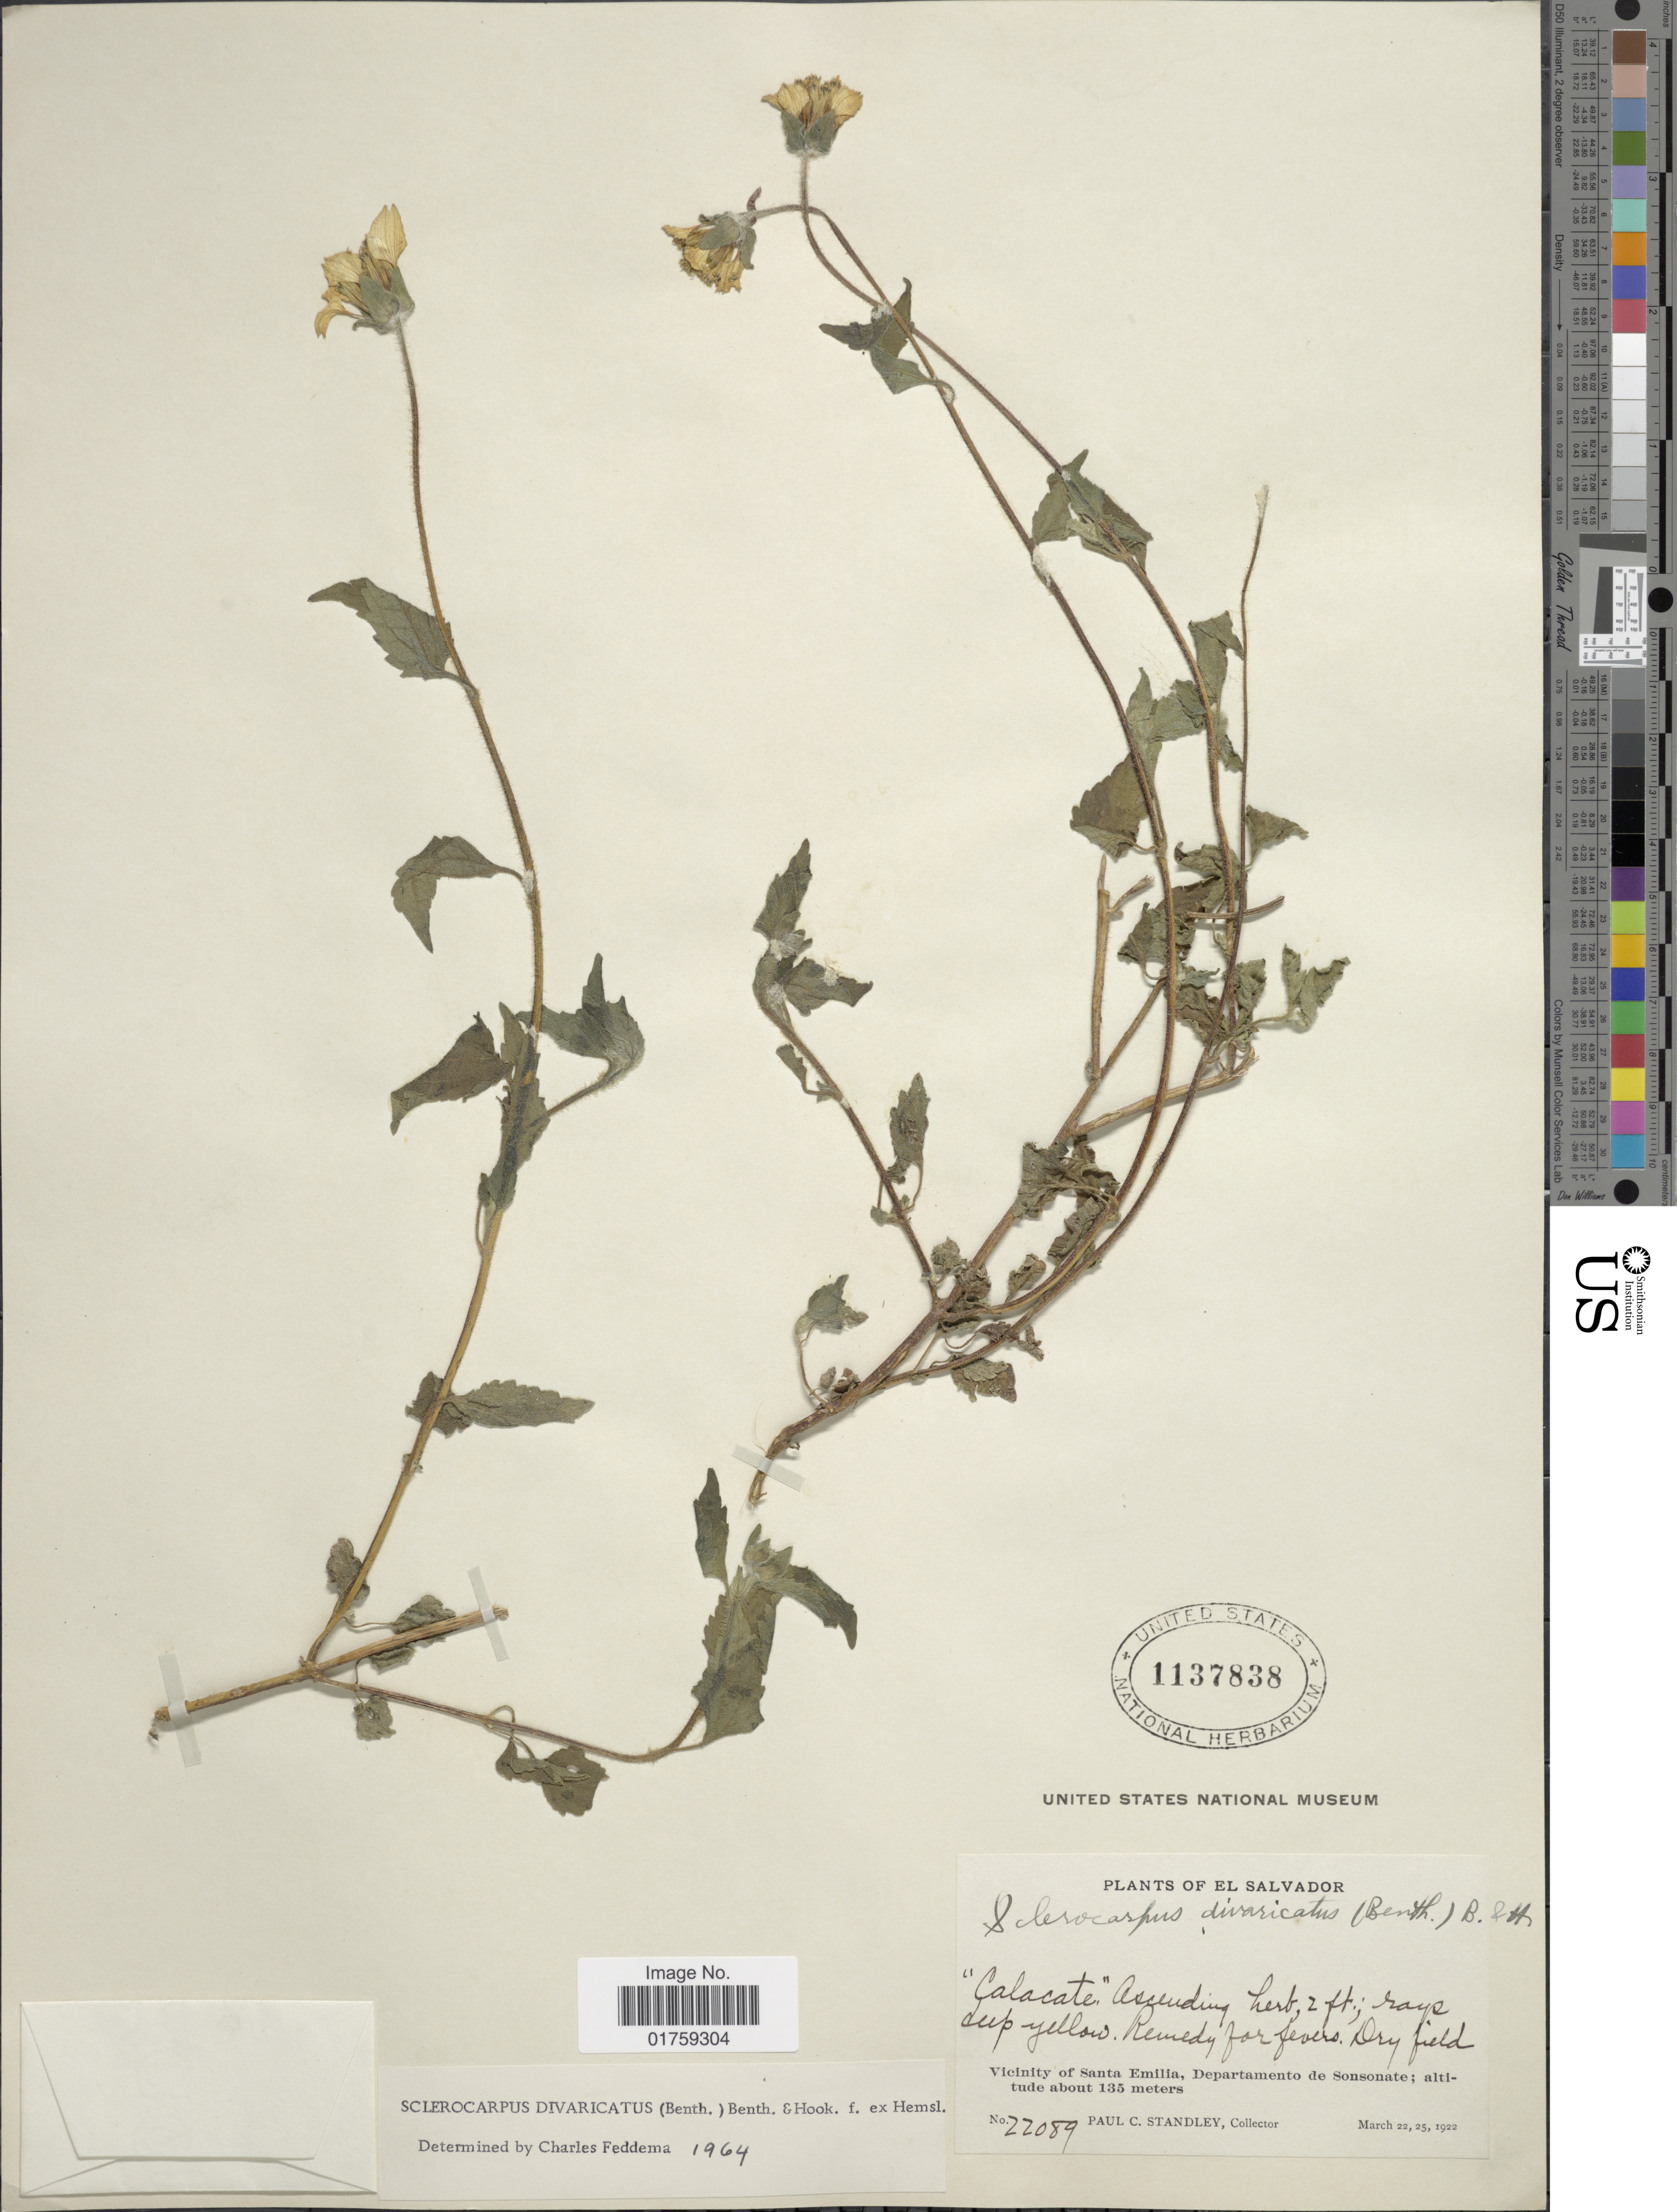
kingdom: Plantae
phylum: Tracheophyta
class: Magnoliopsida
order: Asterales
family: Asteraceae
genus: Sclerocarpus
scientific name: Sclerocarpus divaricatus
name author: (Benth.) Benth. & Hook. f. ex Hemsl.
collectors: P. C. Standley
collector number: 22089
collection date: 1922-03-22/1922-03-25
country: El Salvador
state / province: Sonsonate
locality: Vicinity of Santa Emilia, Departamento de Sonsonate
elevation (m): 135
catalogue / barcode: US 1137838